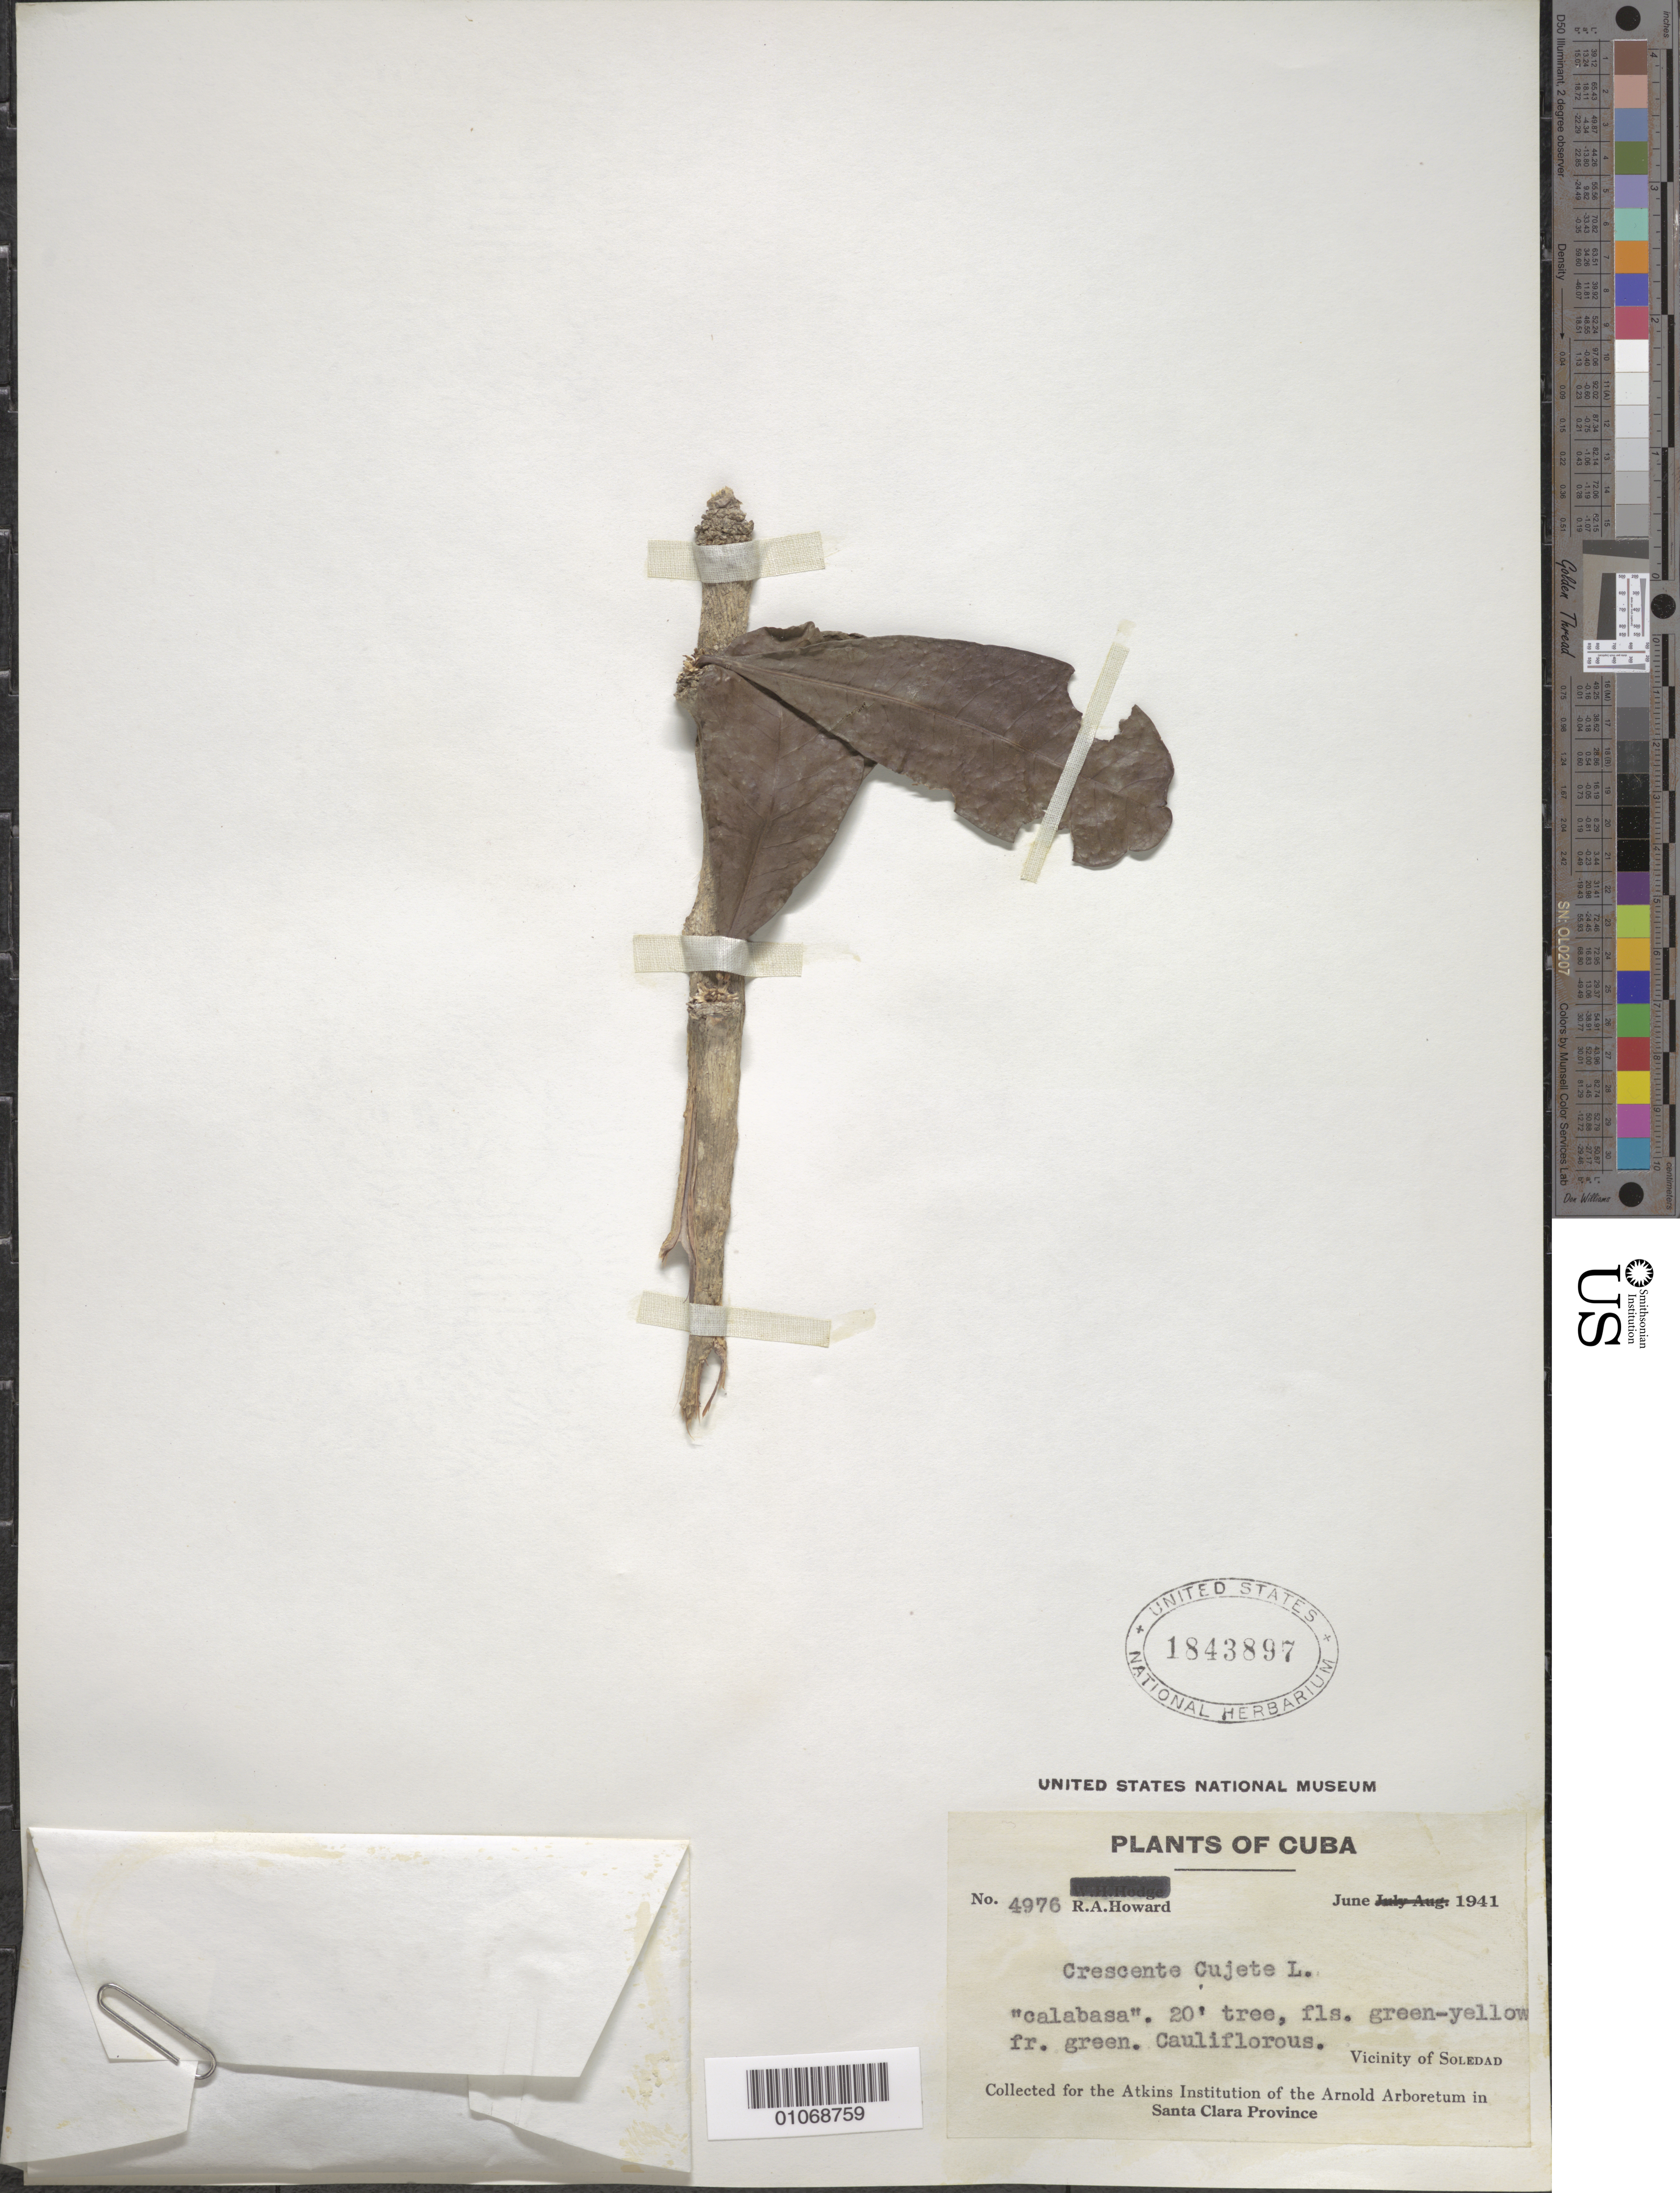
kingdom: Plantae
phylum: Tracheophyta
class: Magnoliopsida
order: Lamiales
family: Bignoniaceae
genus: Crescentia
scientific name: Crescentia cujete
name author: L.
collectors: R. A. Howard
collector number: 4976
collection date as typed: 01 Jun 1941 to 30 Jun 1941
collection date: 1941-06-01/1941-06-30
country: Cuba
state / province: Villa Clara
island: Cuba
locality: Santa Clara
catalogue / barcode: US 1843897